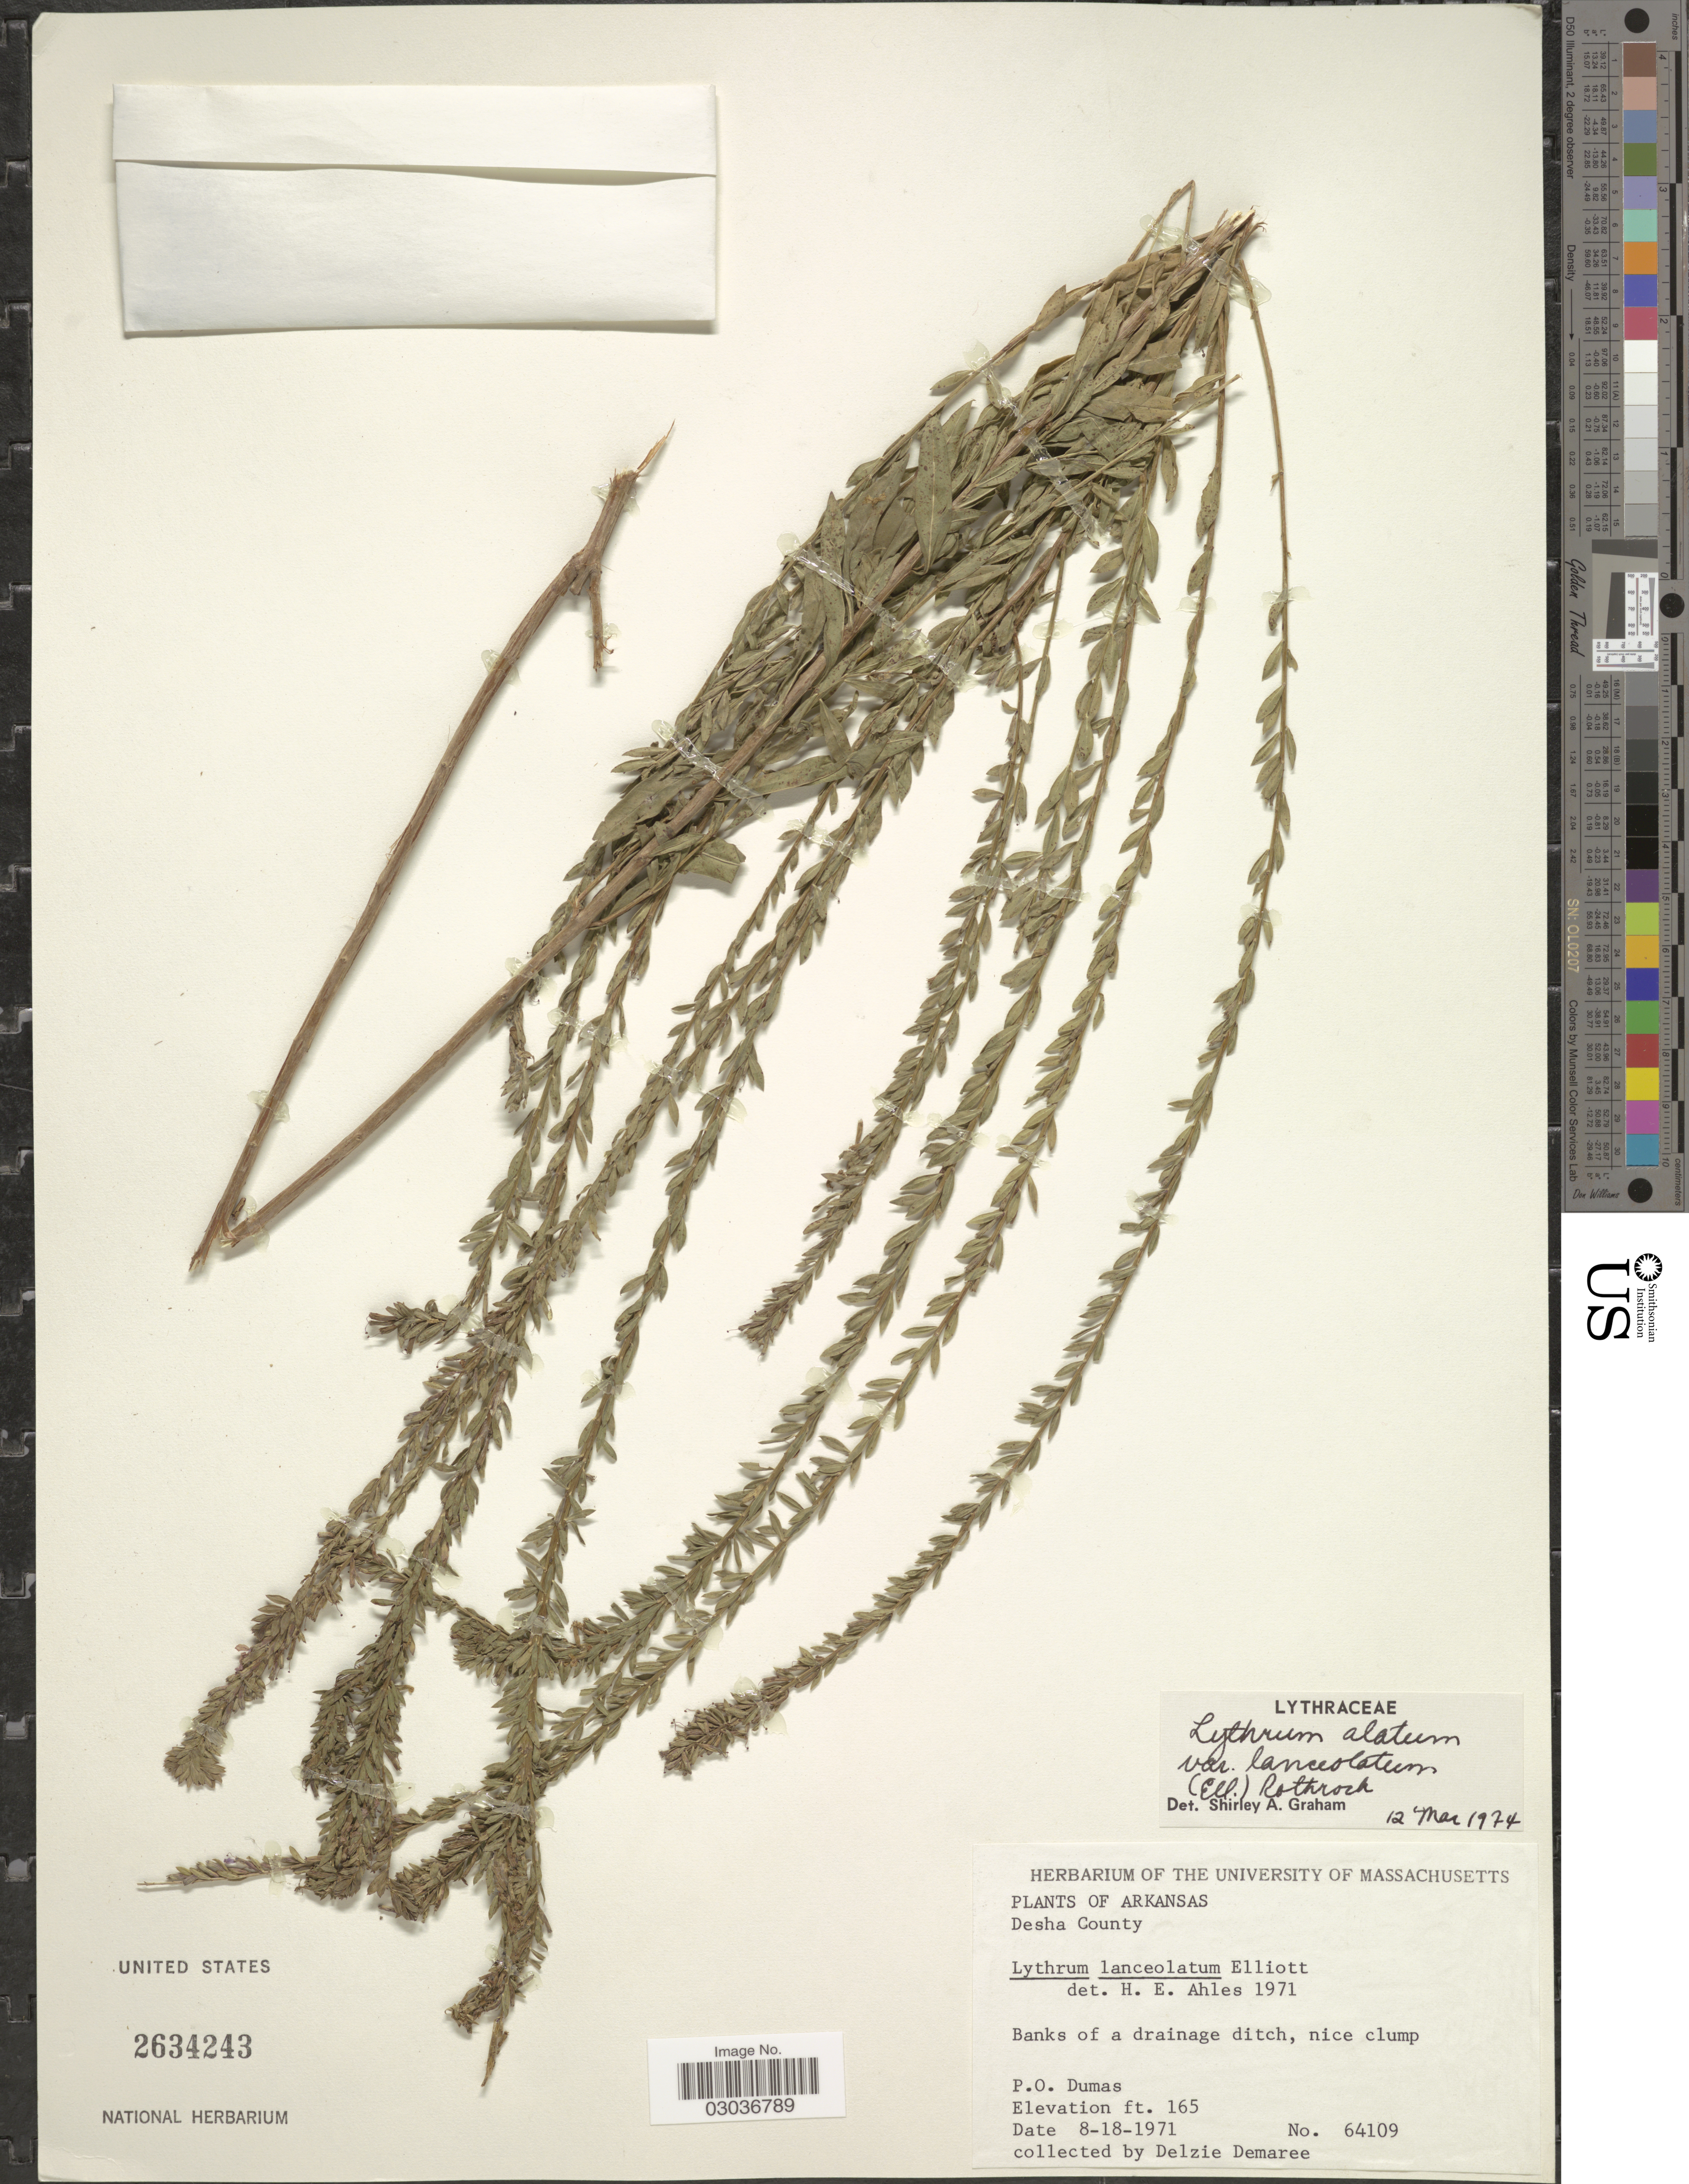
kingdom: Plantae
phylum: Tracheophyta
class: Magnoliopsida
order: Myrtales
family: Lythraceae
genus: Lythrum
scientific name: Lythrum alatum var. lanceolatum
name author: (Elliott) A. Gray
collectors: D. Demaree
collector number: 64109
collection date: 1971-08-18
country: United States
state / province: Arkansas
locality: Desha County. Banks of a drainage ditch. P. O. Dumas.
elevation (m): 50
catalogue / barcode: US 2634243